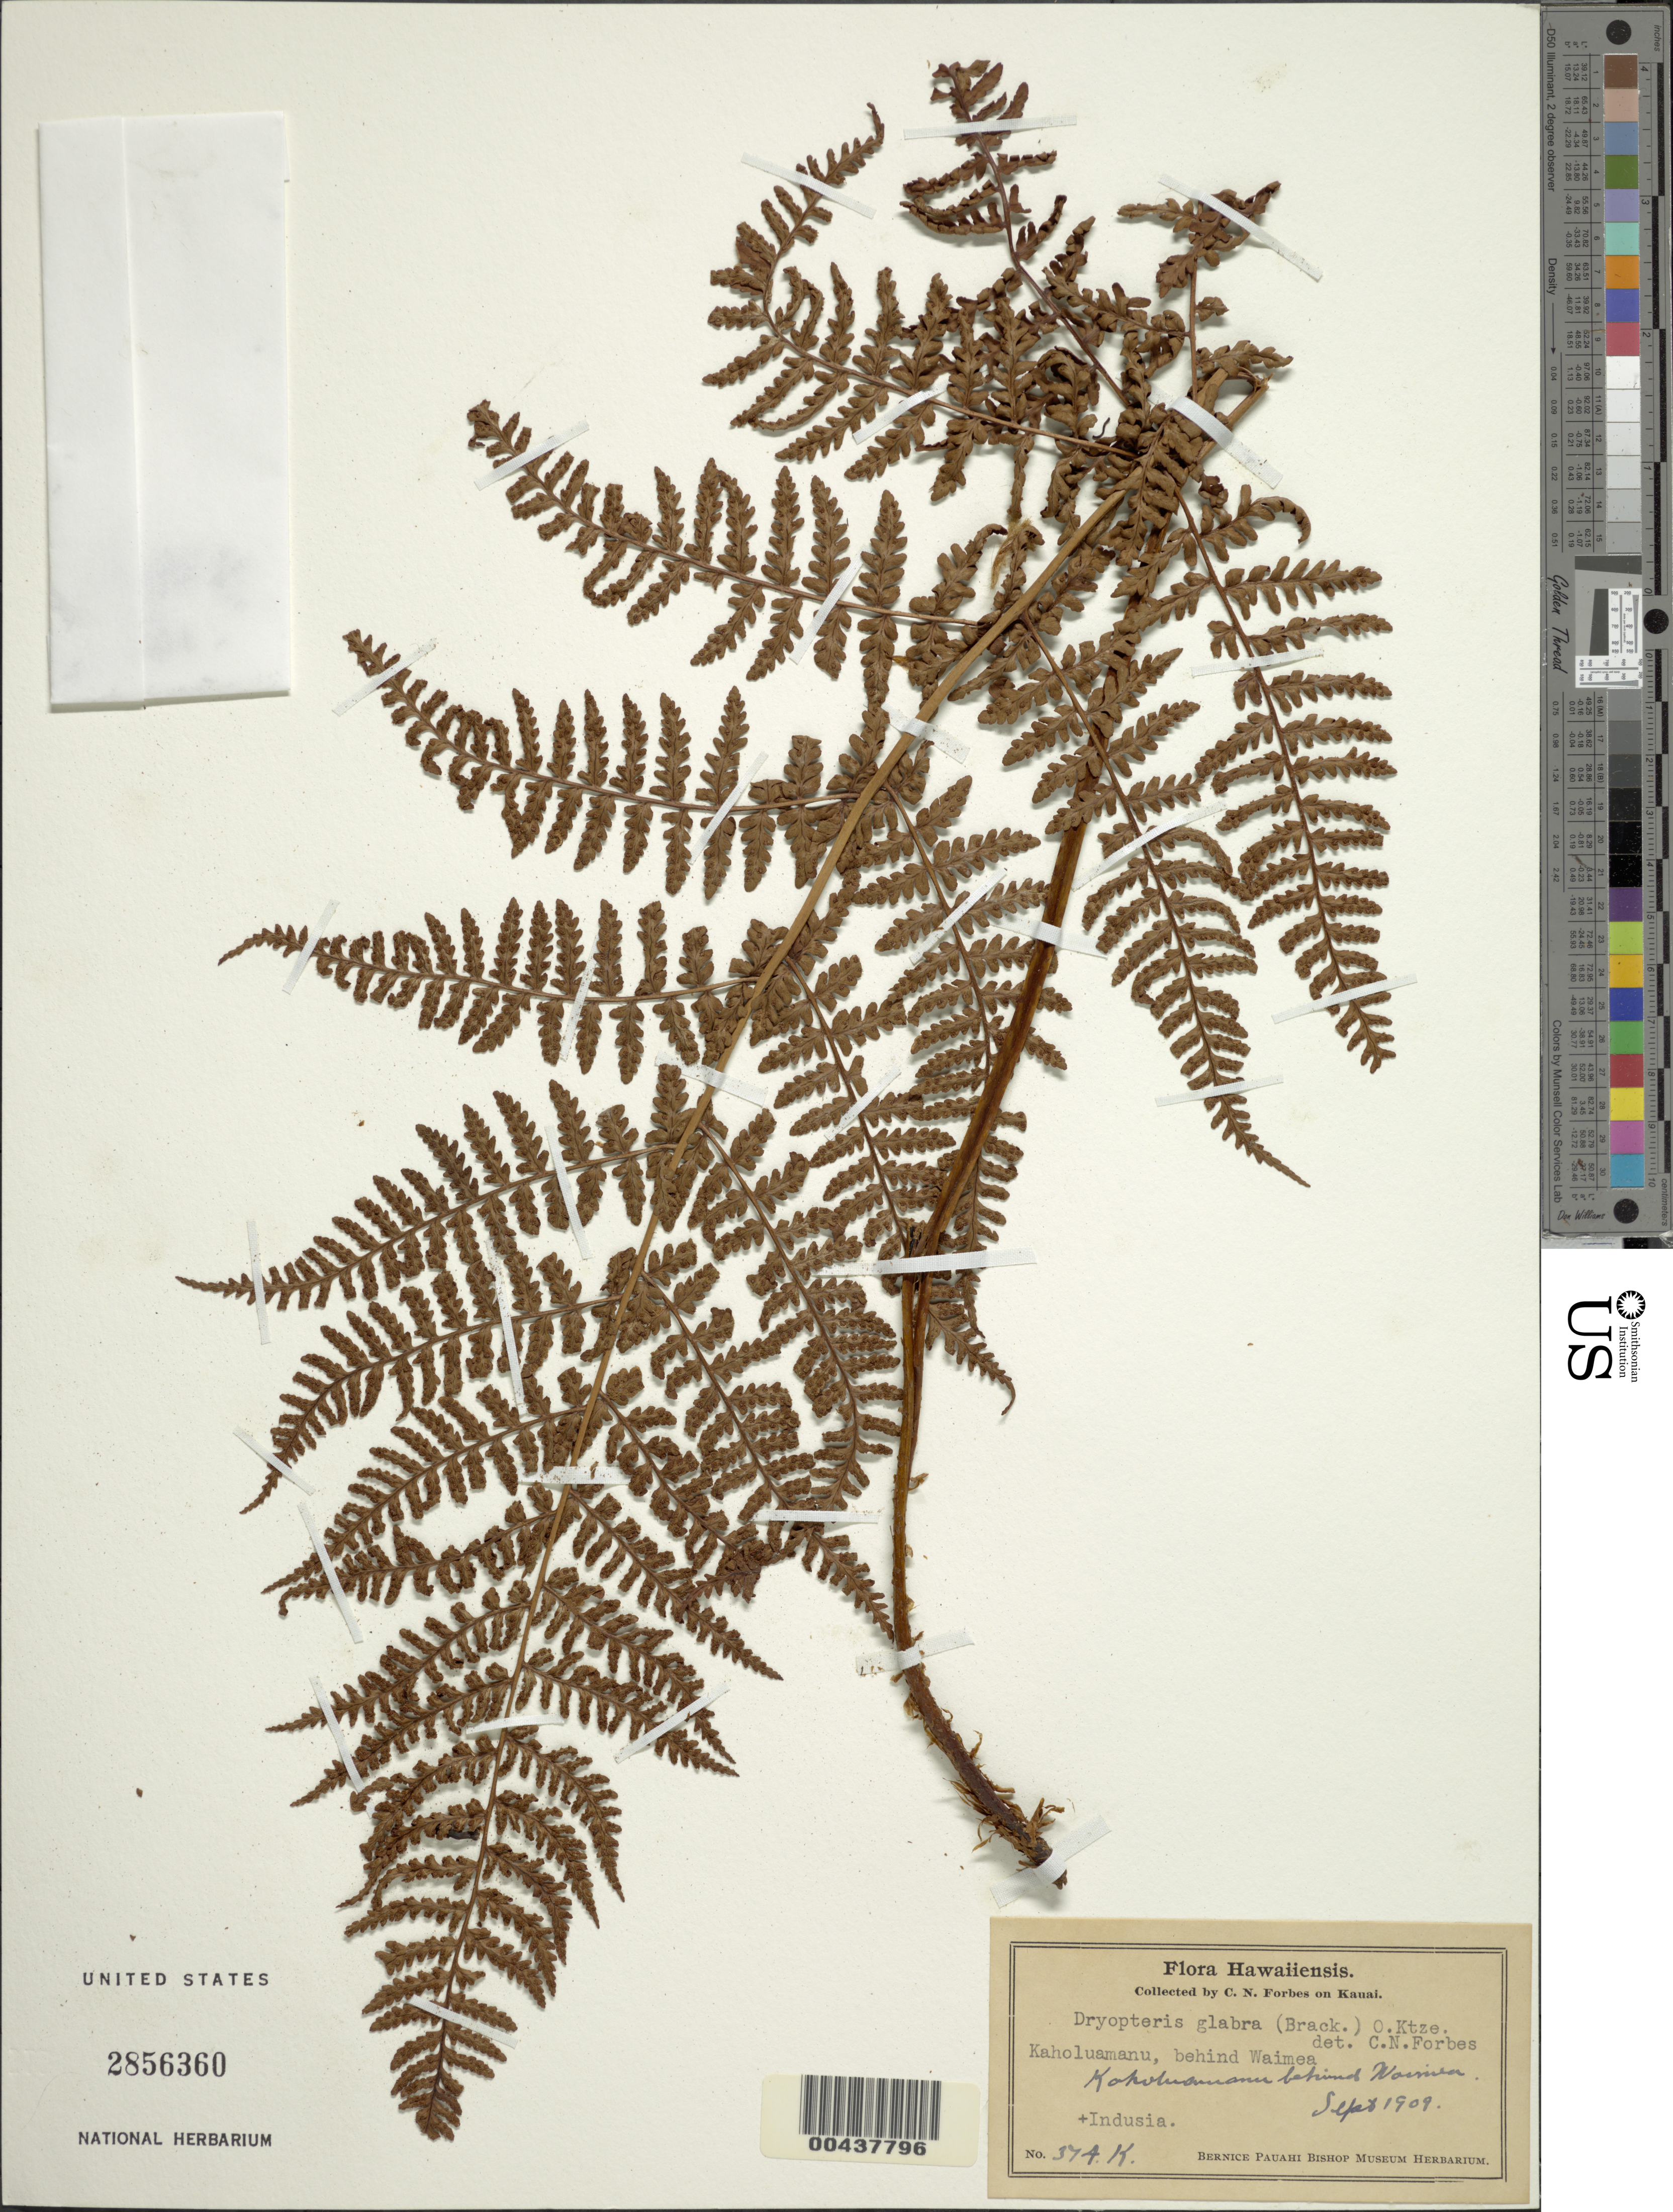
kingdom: Plantae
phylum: Tracheophyta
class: Polypodiopsida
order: Polypodiales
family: Dryopteridaceae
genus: Dryopteris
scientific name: Dryopteris glabra var. nuda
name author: (Underw.) Fraser-Jenk.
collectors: C. N. Forbes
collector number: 374.K.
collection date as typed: Sep 1909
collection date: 1909-09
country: United States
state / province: Hawaii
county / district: Kauai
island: Kaua'i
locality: Kaholuamanu, behind Waimea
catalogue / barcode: US 2856360